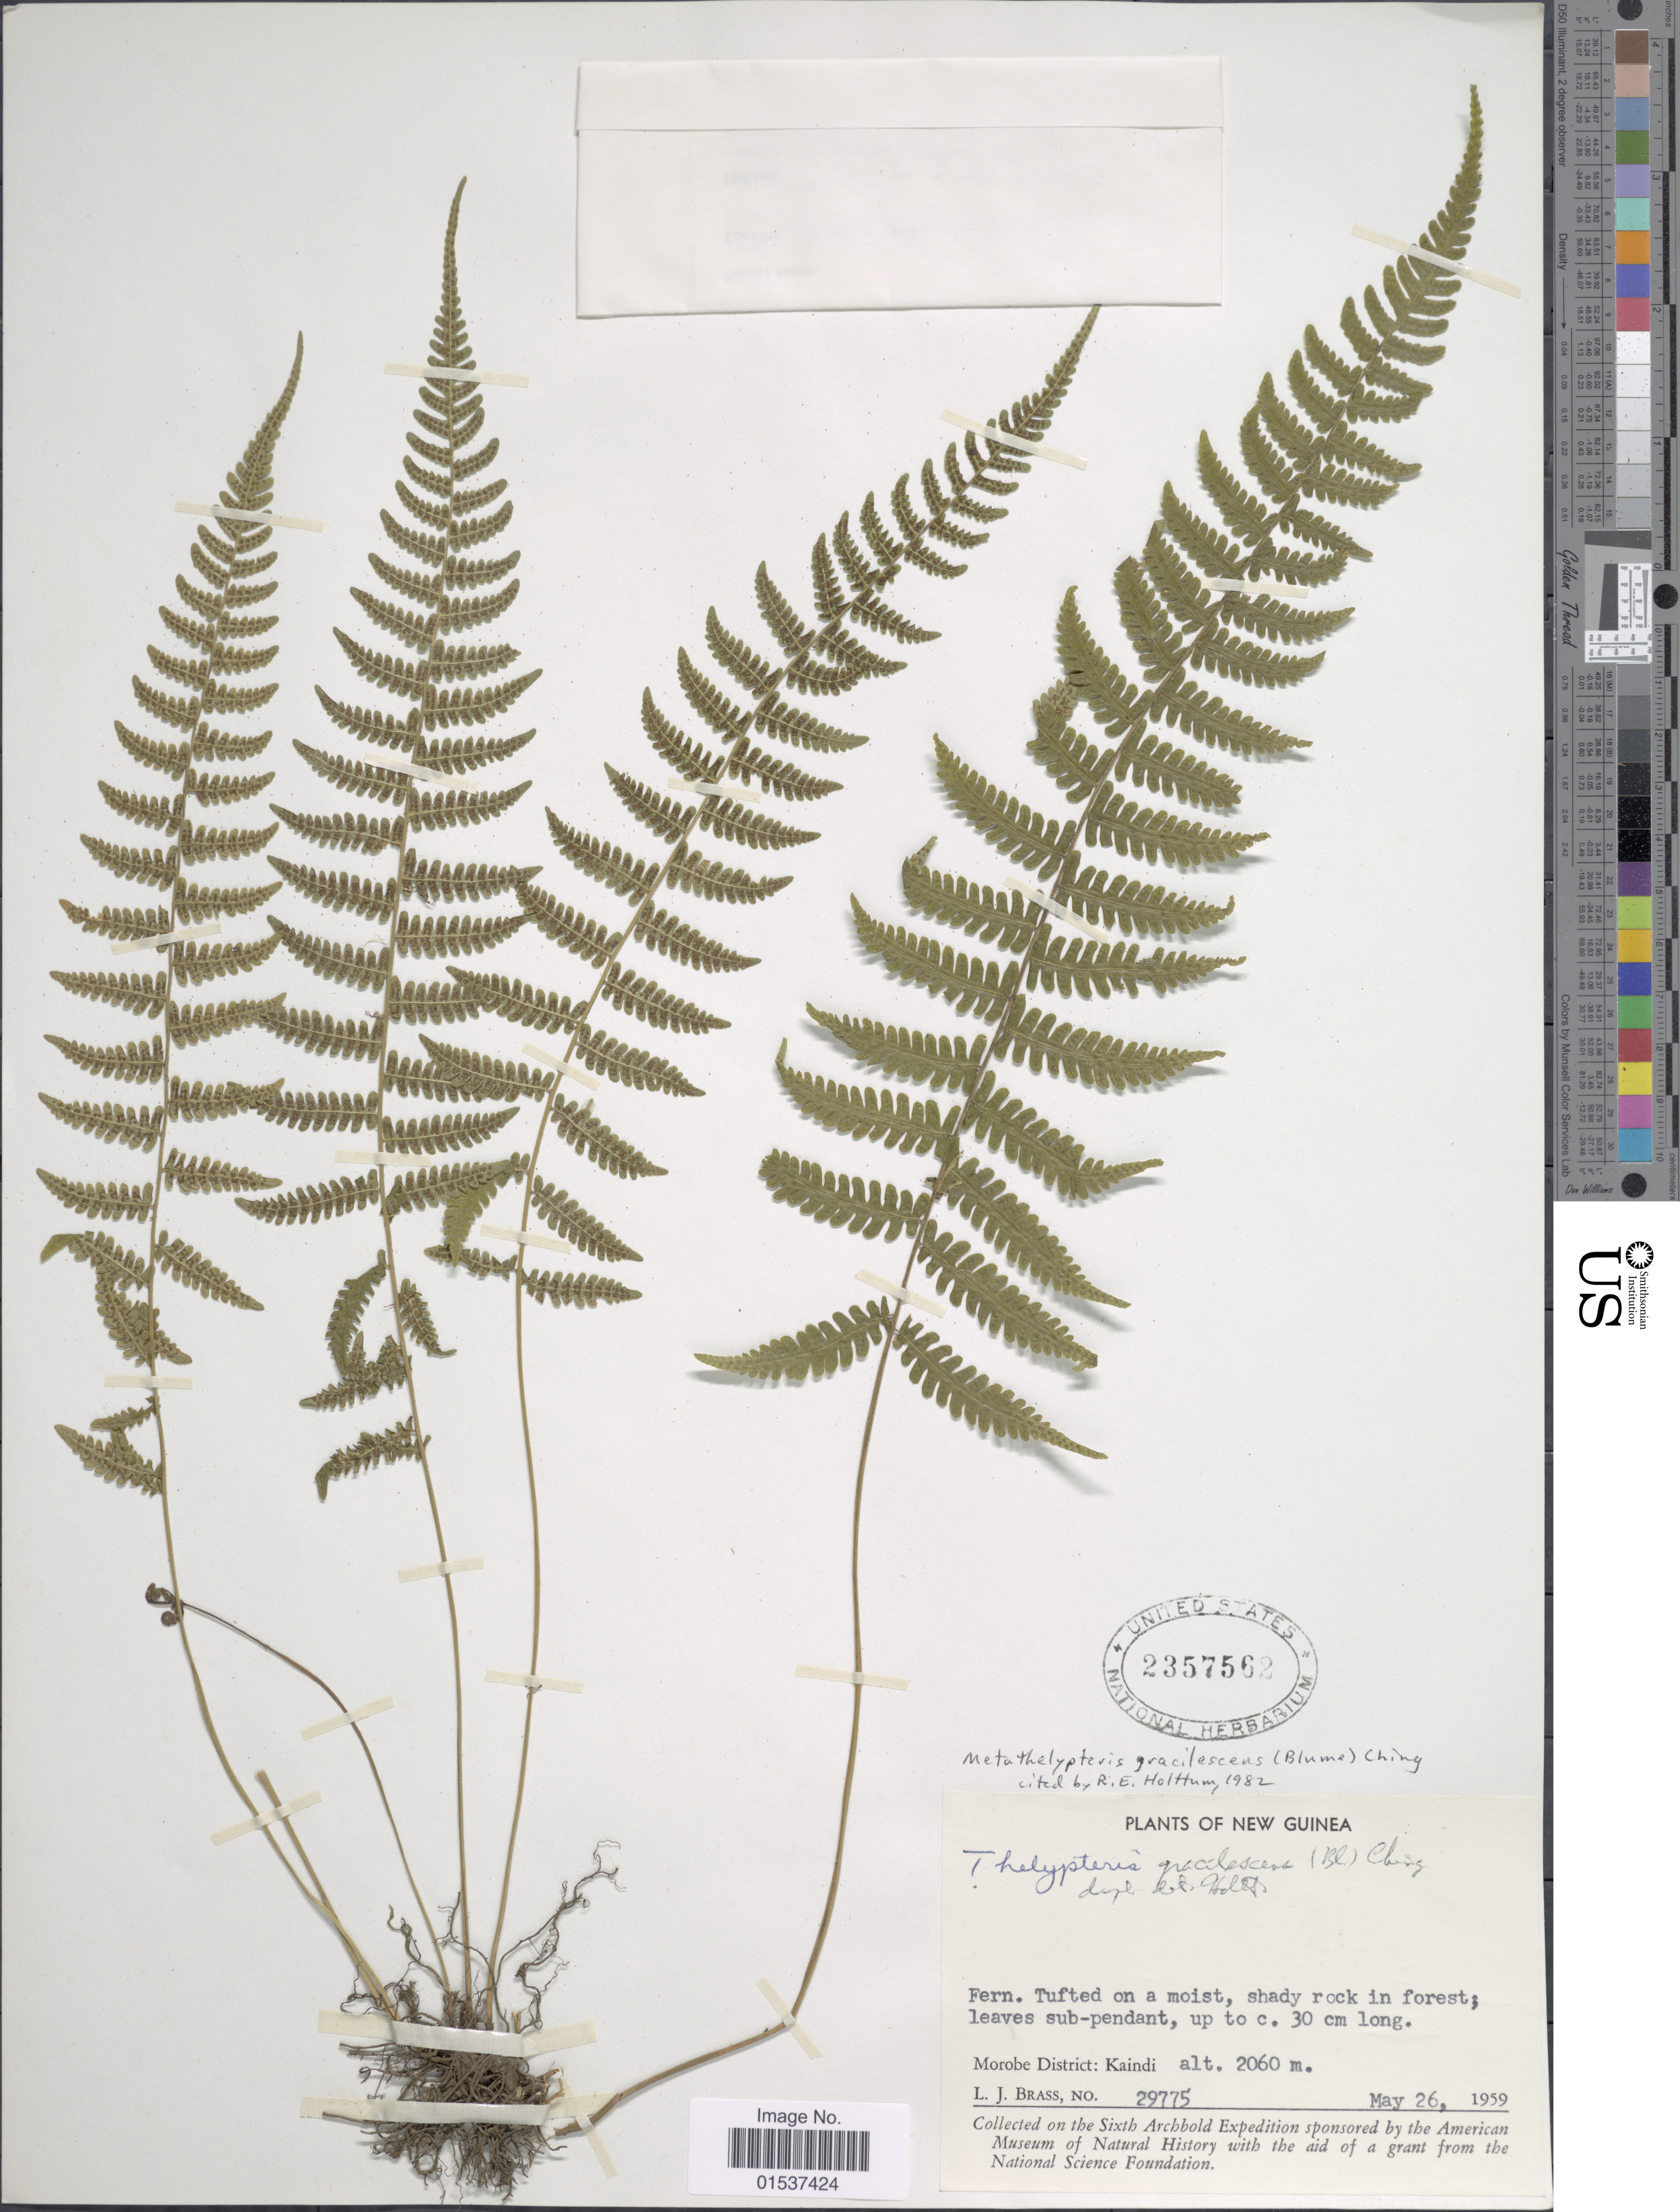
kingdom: Plantae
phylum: Tracheophyta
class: Polypodiopsida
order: Polypodiales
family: Thelypteridaceae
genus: Metathelypteris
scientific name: Metathelypteris gracilescens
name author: (Blume) Ching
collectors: L. J. Brass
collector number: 29775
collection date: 1959-05-26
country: Papua New Guinea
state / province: Morobe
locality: New Guinea, Morobe District: Kaindi.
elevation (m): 2060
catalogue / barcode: US 2357562